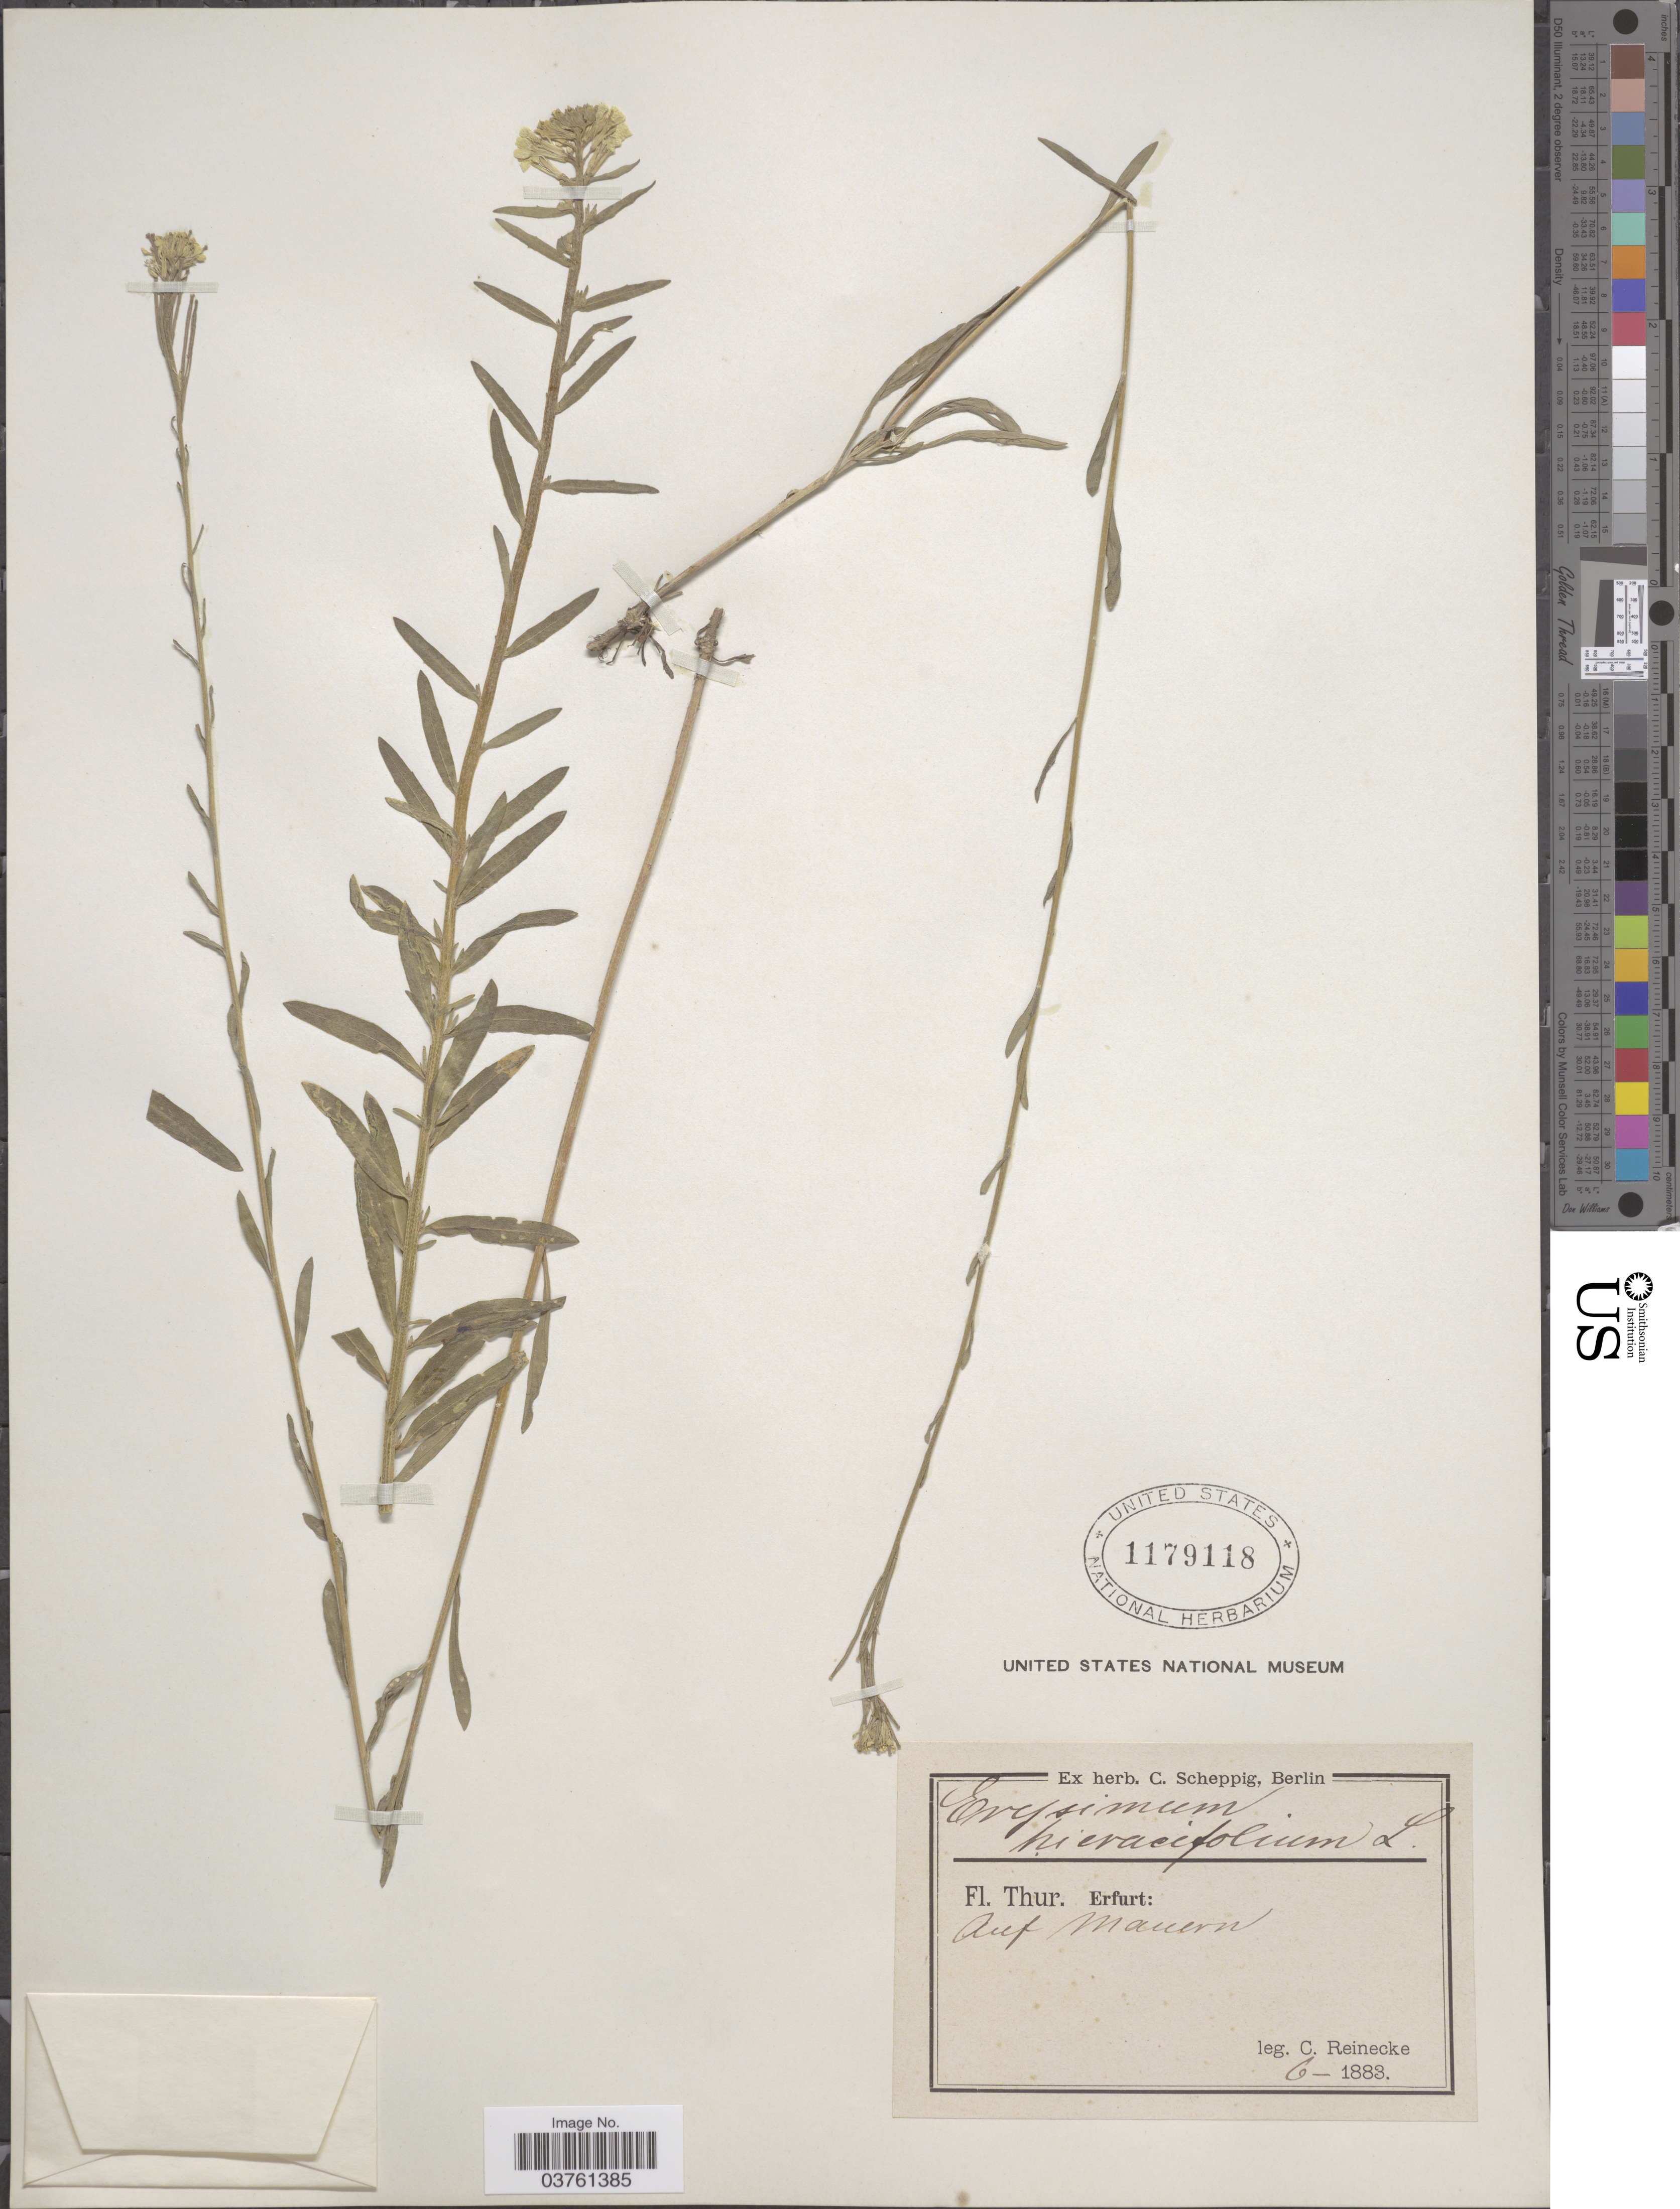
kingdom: Plantae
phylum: Tracheophyta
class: Magnoliopsida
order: Brassicales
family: Brassicaceae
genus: Erysimum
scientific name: Erysimum hieraciifolium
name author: L.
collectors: Christopher H. Reinecke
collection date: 1883-06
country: Germany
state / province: Thuringia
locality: Erfurt: Auf Mauern.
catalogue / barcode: US 1179118